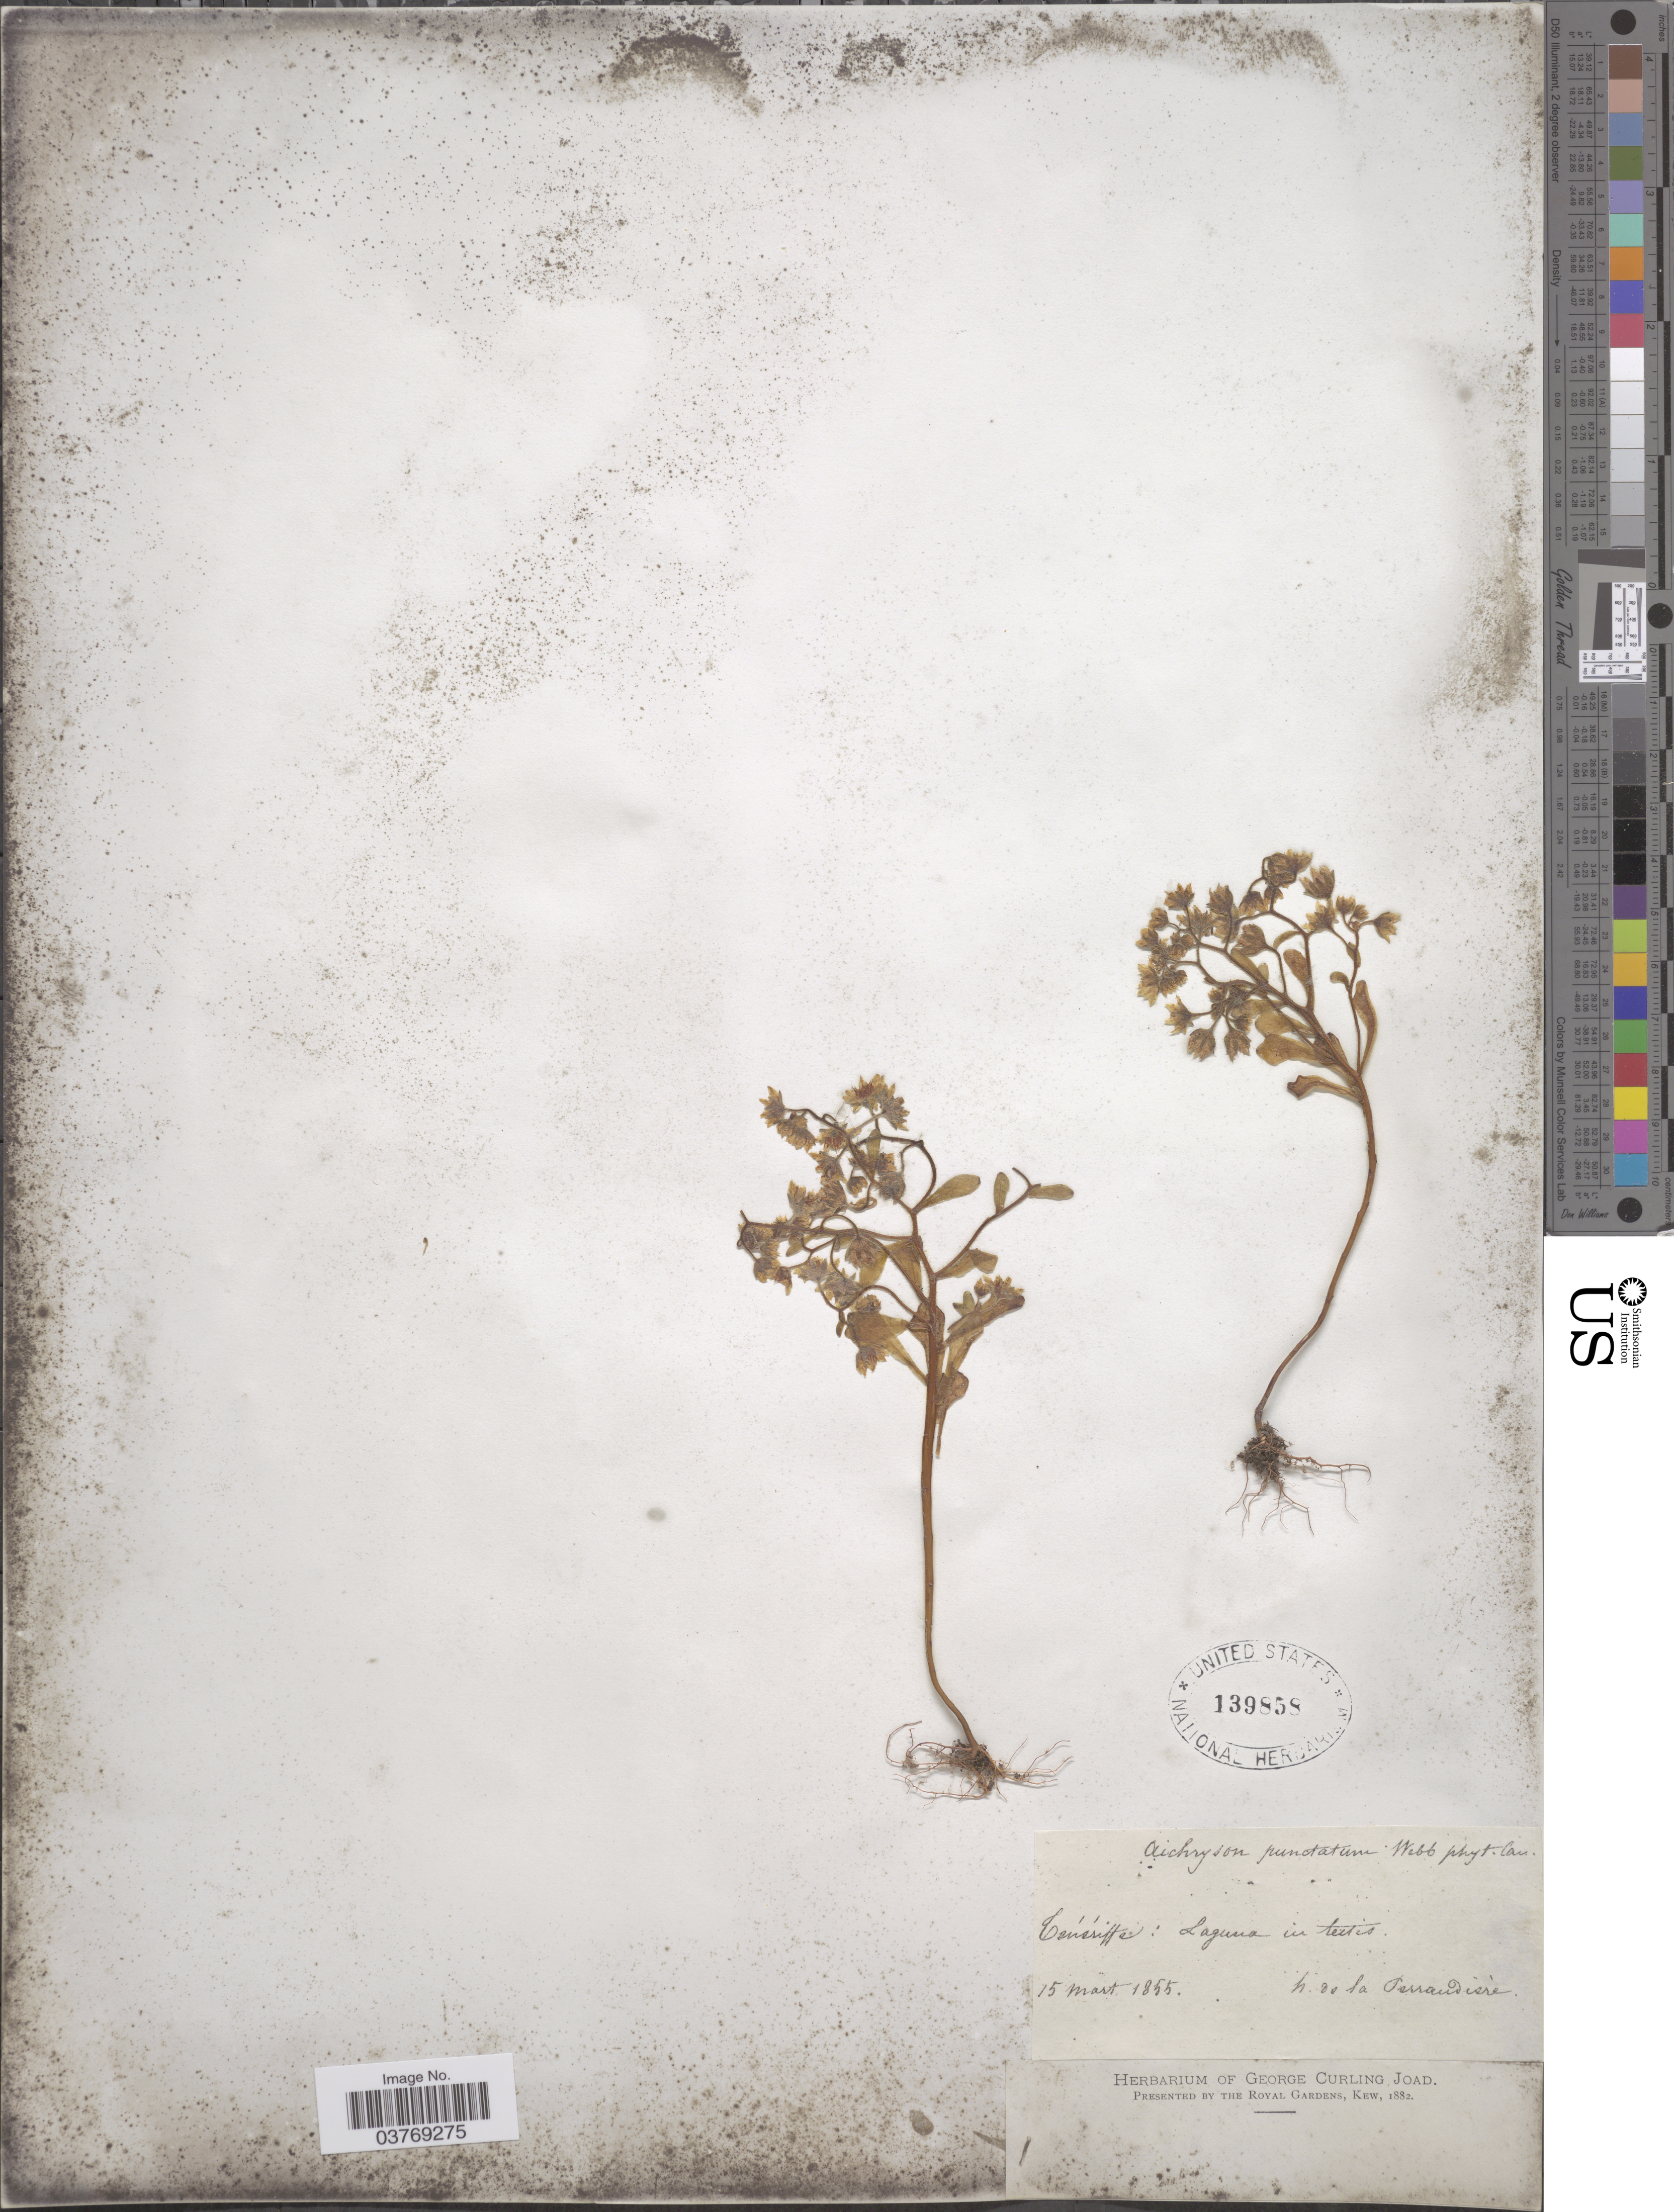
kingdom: Plantae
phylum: Tracheophyta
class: Magnoliopsida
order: Saxifragales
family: Crassulaceae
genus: Aichryson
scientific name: Aichryson punctatum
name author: (C. Sm. ex Link) Webb. & Berthel.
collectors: H. de la Perraudière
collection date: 1855-03-15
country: Spain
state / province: Canarias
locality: Tenériffe: Laguna in tectis.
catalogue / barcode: US 139858